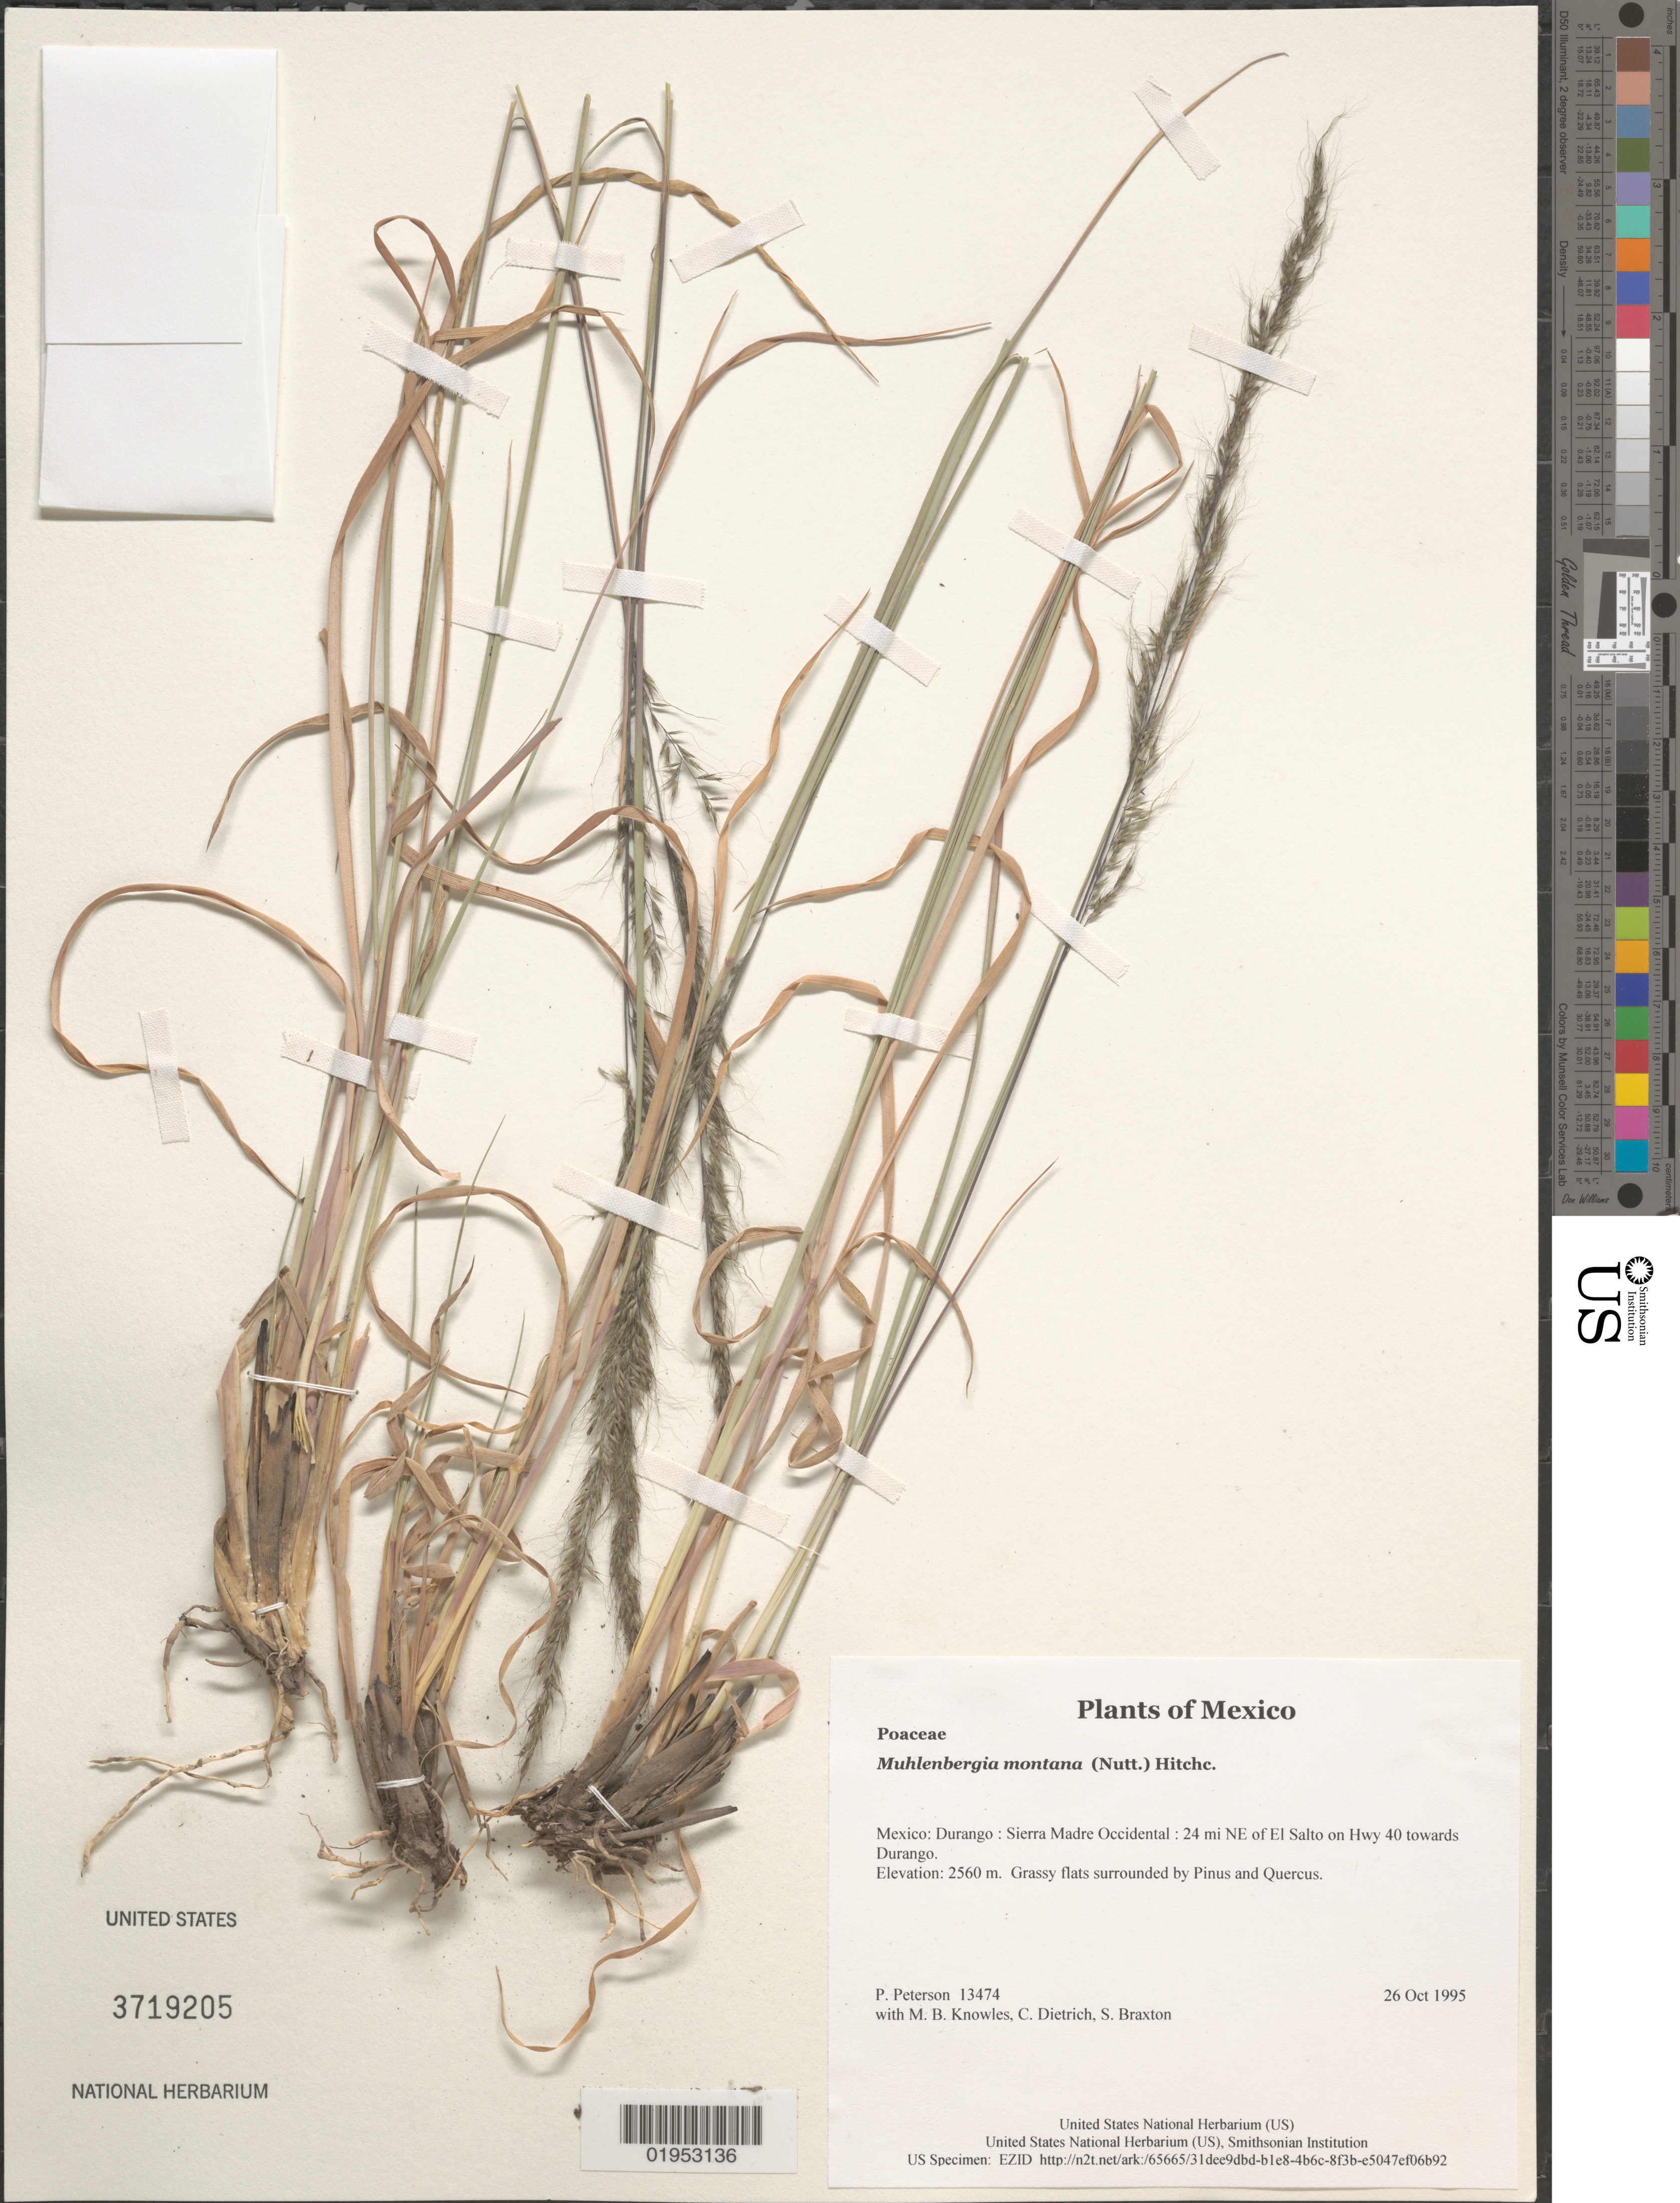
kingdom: Plantae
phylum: Tracheophyta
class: Liliopsida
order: Poales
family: Poaceae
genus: Muhlenbergia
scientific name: Muhlenbergia montana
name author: (Nutt.) Hitchc.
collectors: P. M. Peterson, M. B. Knowles, C. Dietrich & S. Braxton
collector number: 13474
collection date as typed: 26 Oct 1995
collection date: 1995-10-26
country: Mexico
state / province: Durango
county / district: Sierra Madre Occidental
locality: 24 mi NE of El Salto on Hwy 40 towards Durango.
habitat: Grassy flats surrounded by Pinus and Quercus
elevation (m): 2560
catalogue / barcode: US 3719205